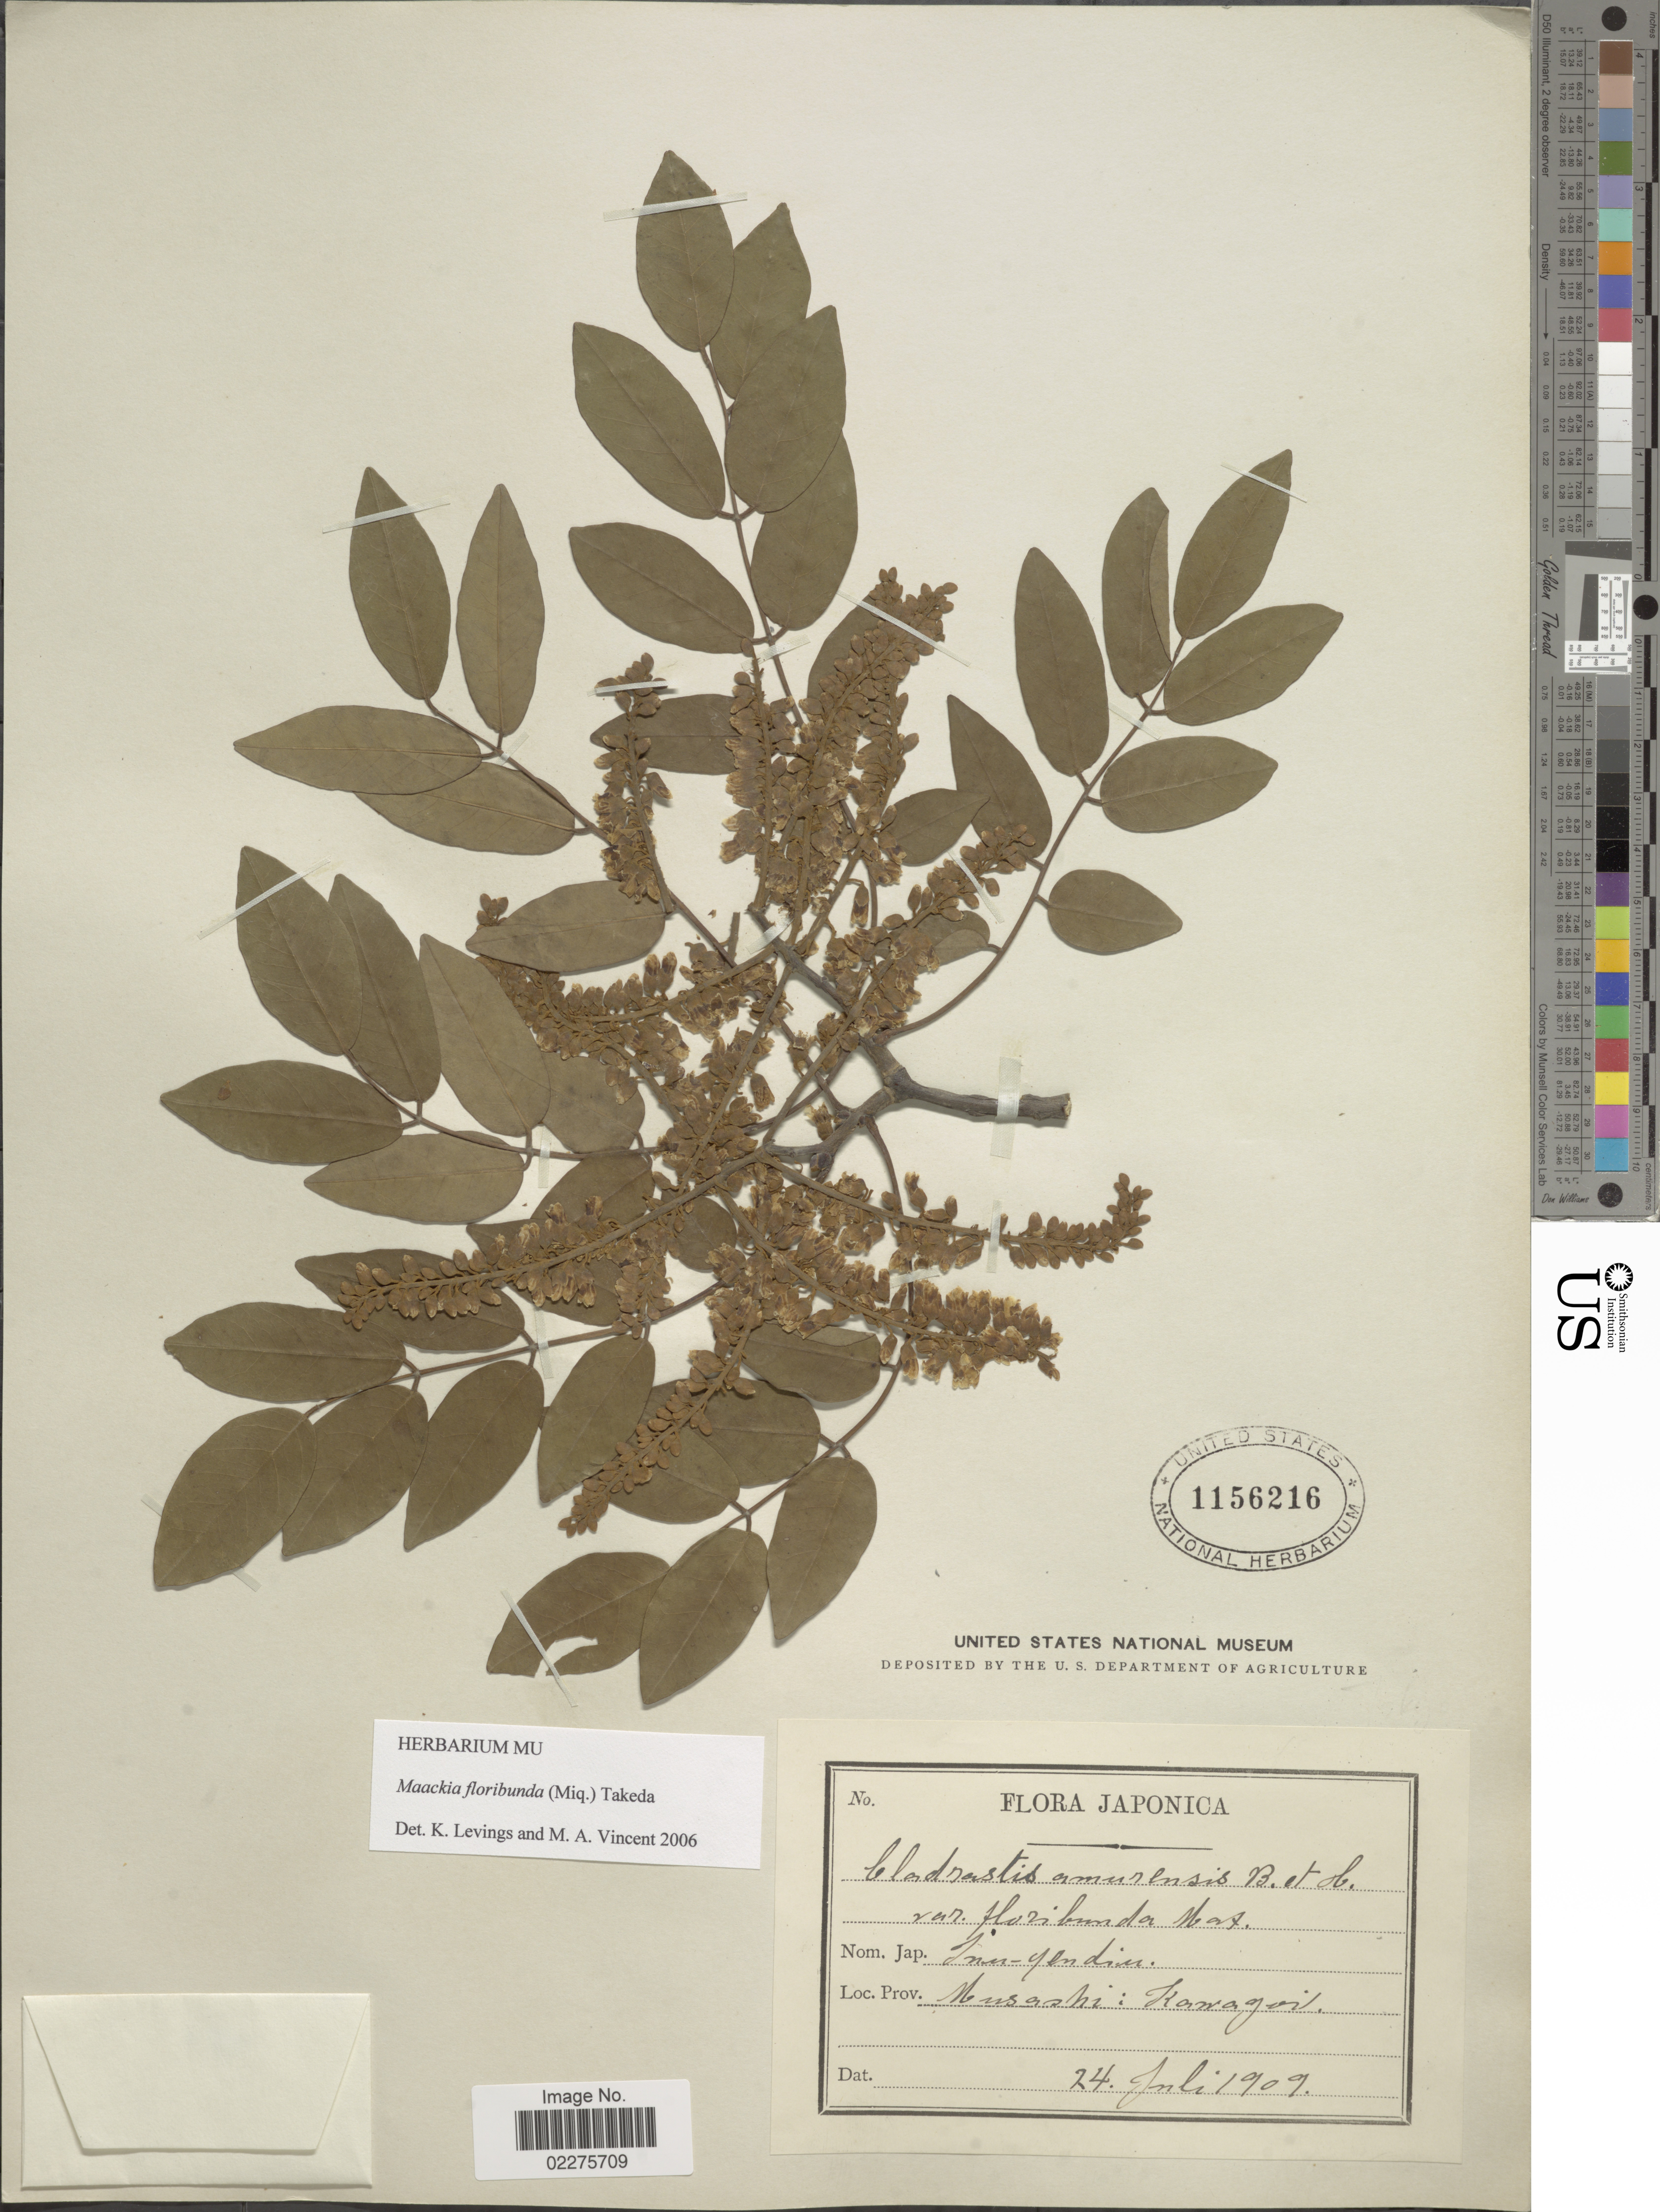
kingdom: Plantae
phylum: Tracheophyta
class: Magnoliopsida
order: Fabales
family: Fabaceae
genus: Maackia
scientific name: Maackia floribunda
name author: (Miq.) Takeda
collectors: United States National Museum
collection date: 1909-07-24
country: Japan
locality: Prov. Musashi: Kawagoi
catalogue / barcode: US 1156216